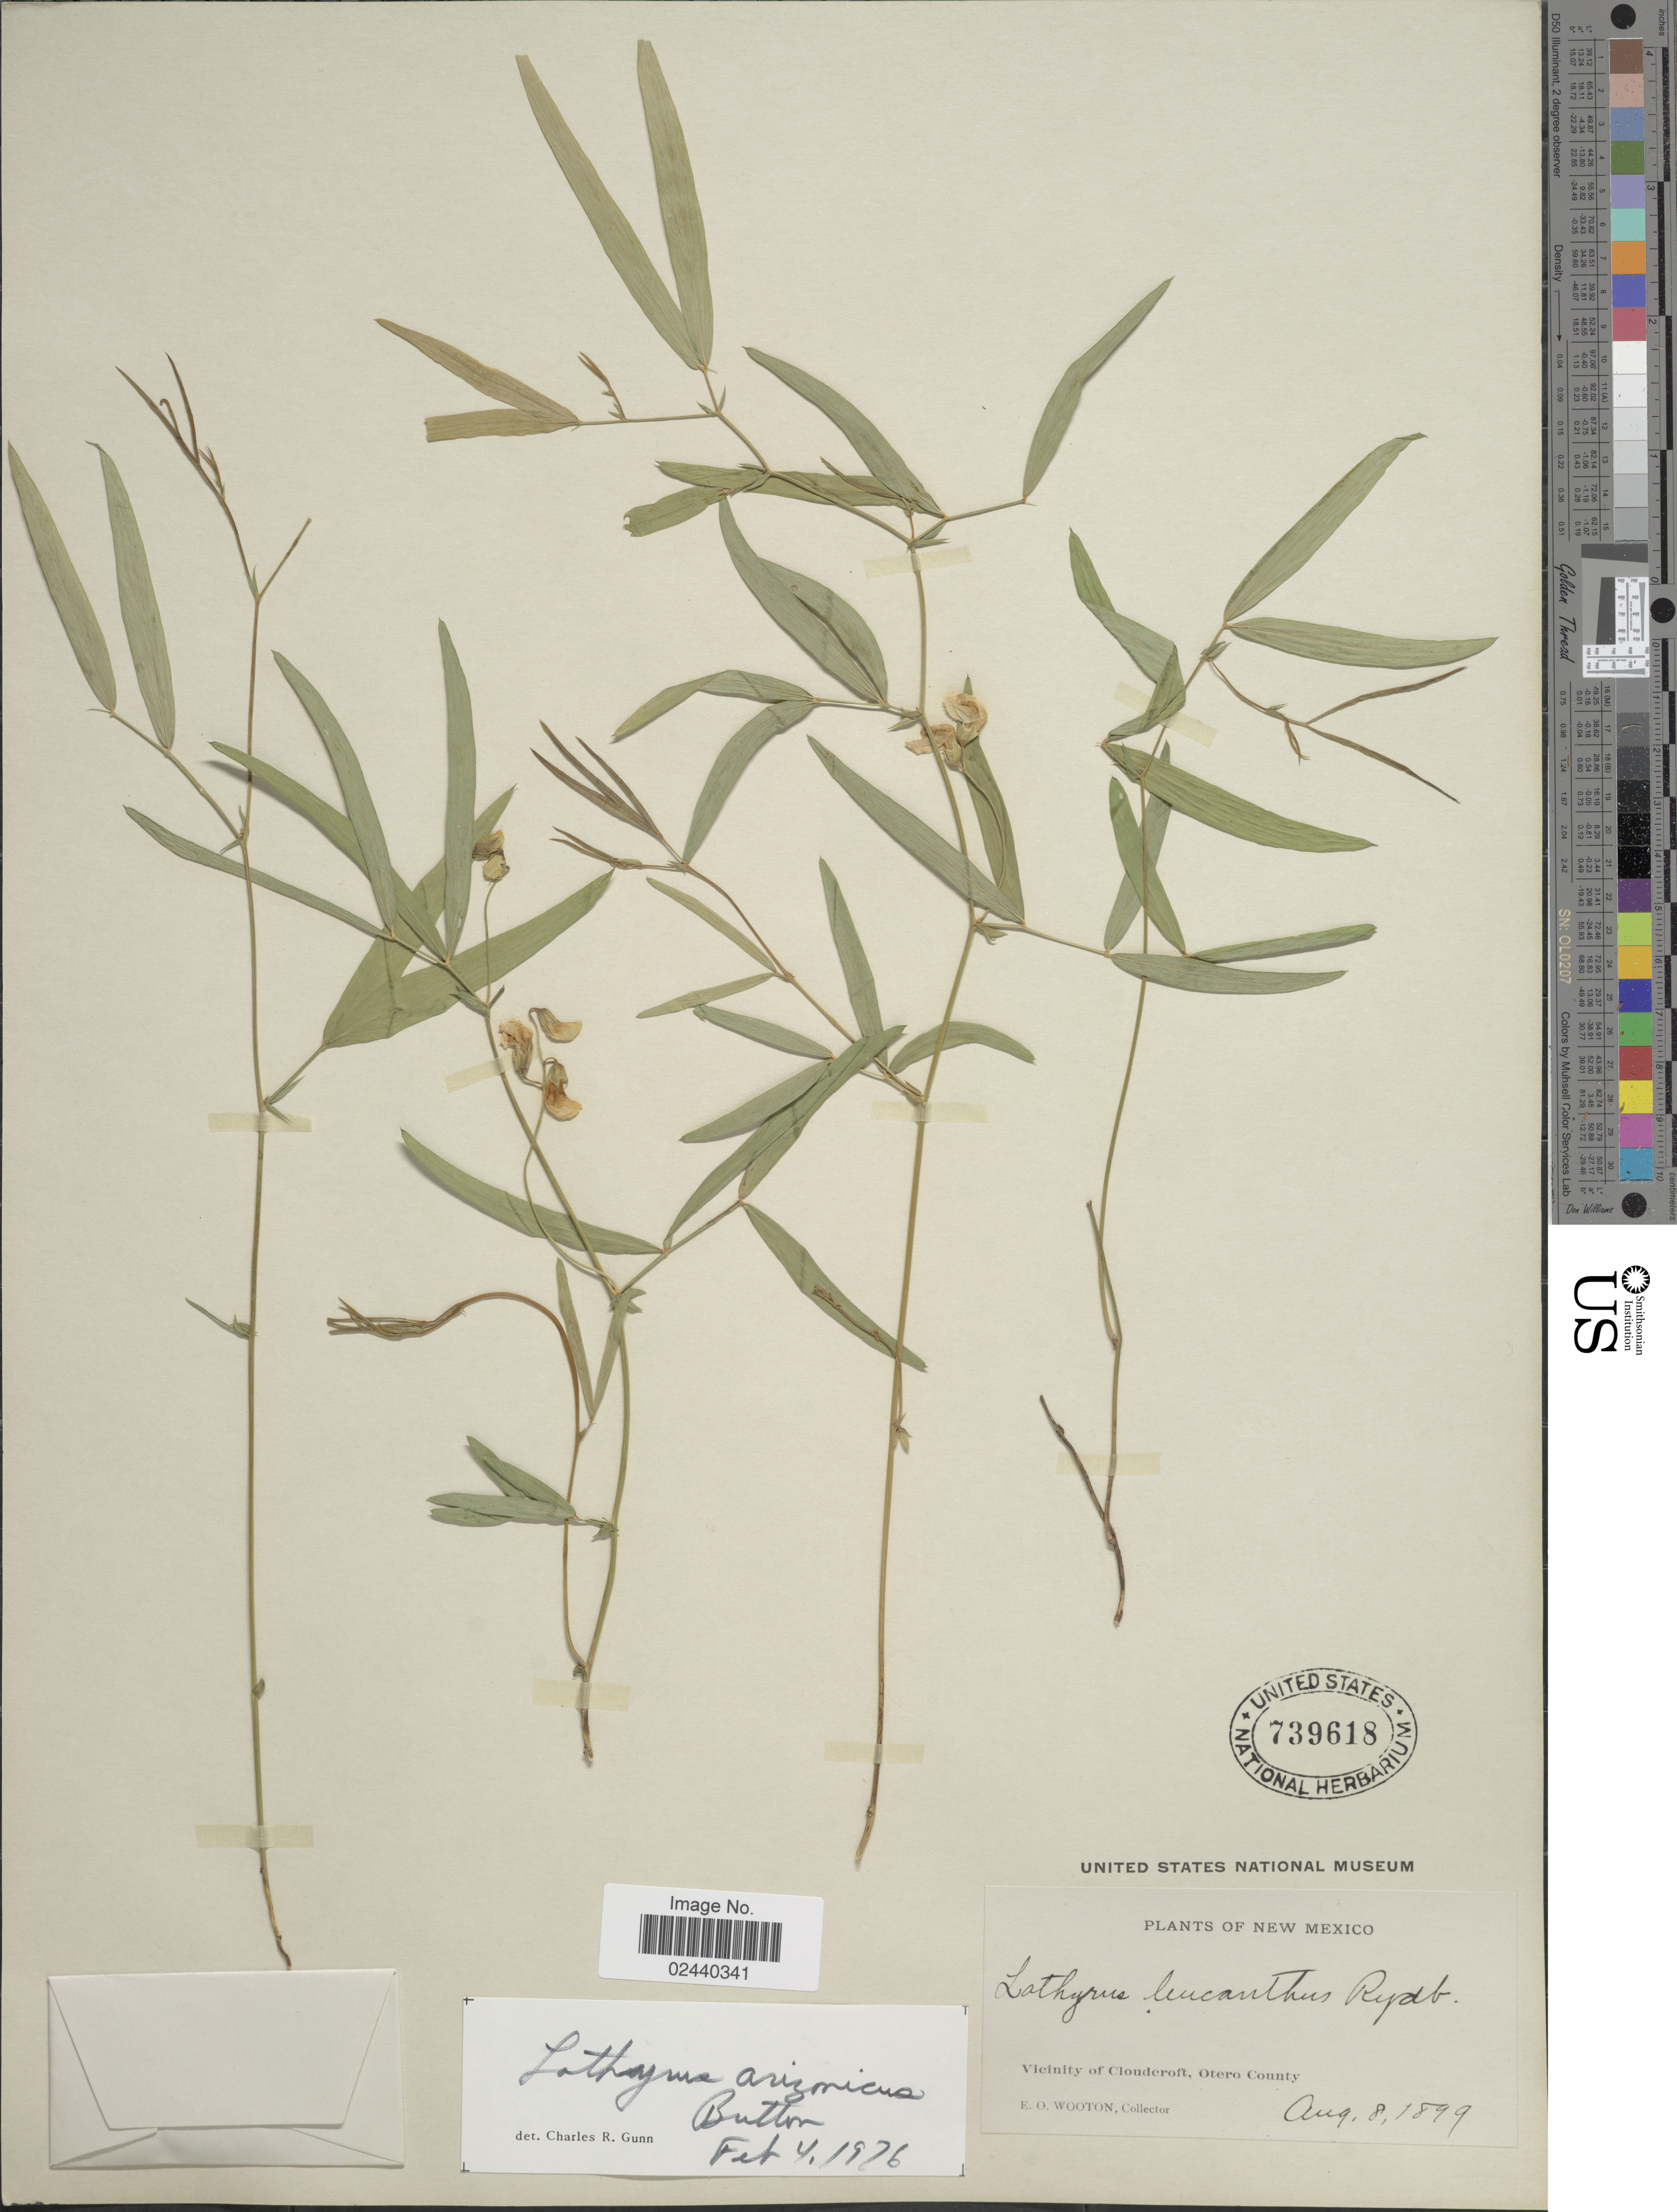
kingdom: Plantae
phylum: Tracheophyta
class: Magnoliopsida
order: Fabales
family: Fabaceae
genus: Lathyrus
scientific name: Lathyrus arizonicus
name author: Britton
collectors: E. O. Wooton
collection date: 1899-08-08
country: United States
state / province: New Mexico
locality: Vicinity of Cloudcroft, Otero County.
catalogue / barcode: US 739618